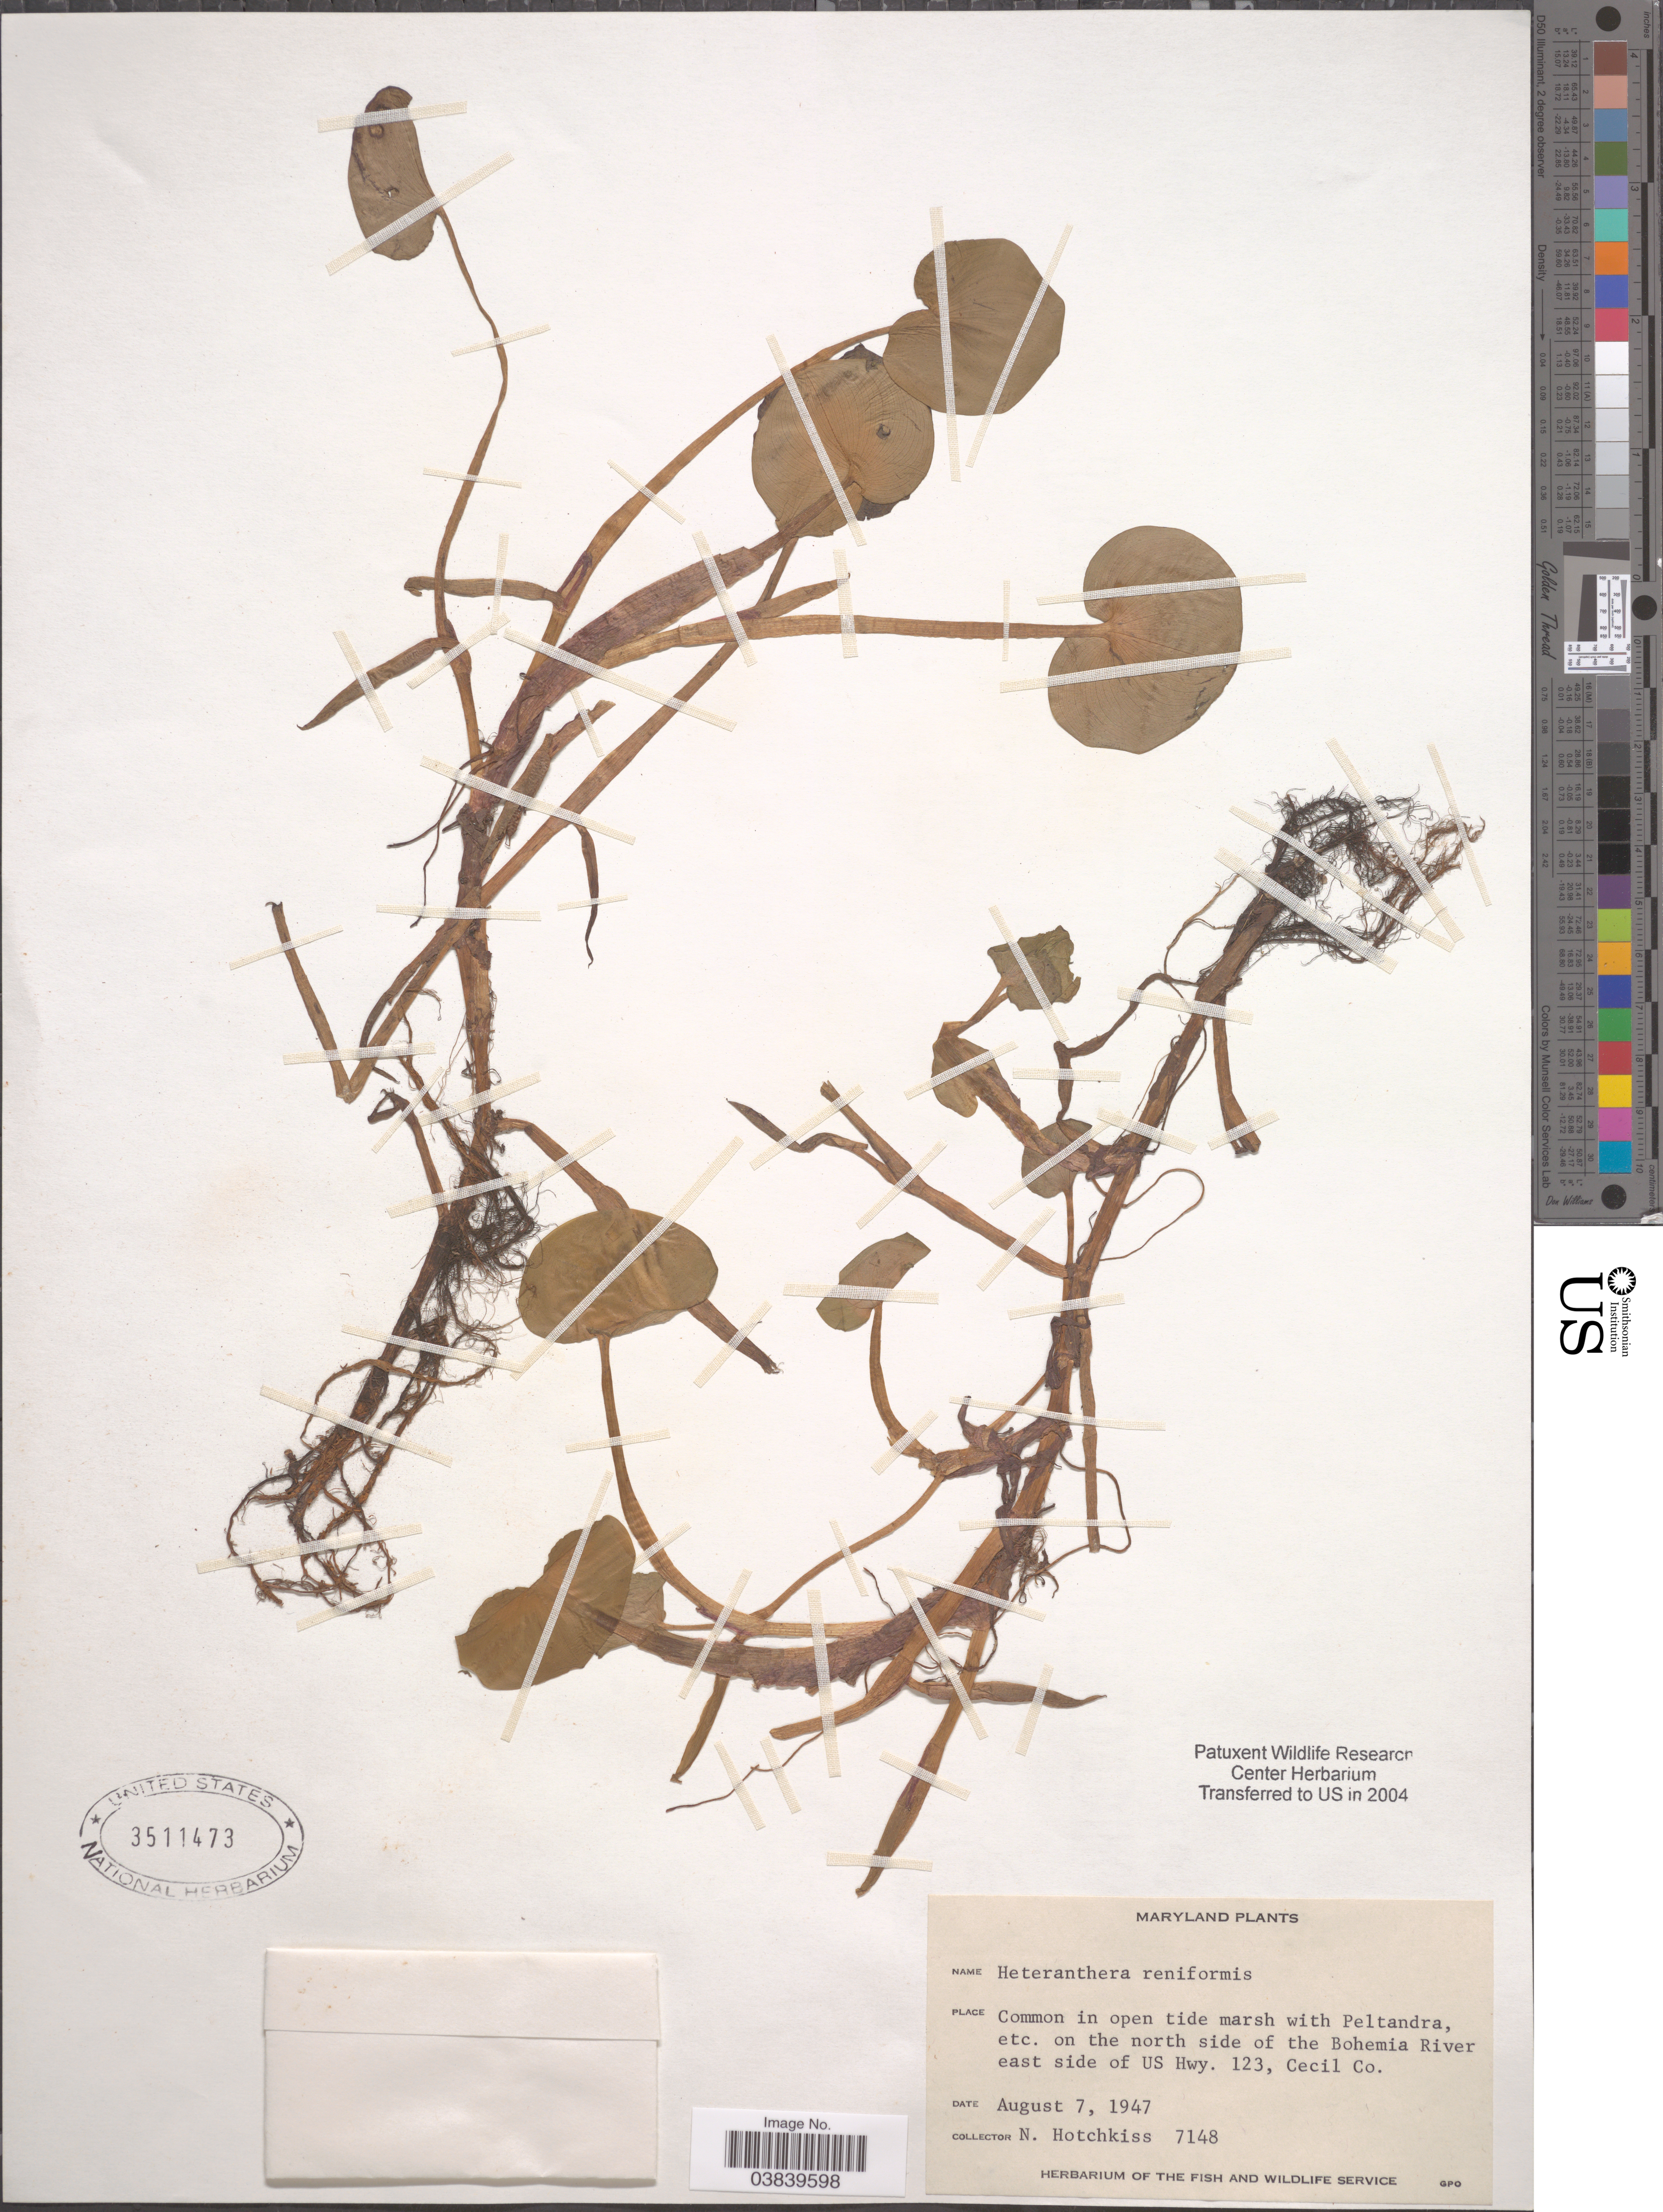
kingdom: Plantae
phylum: Tracheophyta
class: Liliopsida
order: Commelinales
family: Pontederiaceae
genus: Heteranthera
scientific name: Heteranthera reniformis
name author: Ruiz & Pav.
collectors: N. Hotchkiss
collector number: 7148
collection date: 1947-08-07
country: United States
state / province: Maryland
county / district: Cecil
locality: On the north side of the Bohemia River east side of US Hwy. 123, Cecil Co.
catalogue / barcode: US 3511473